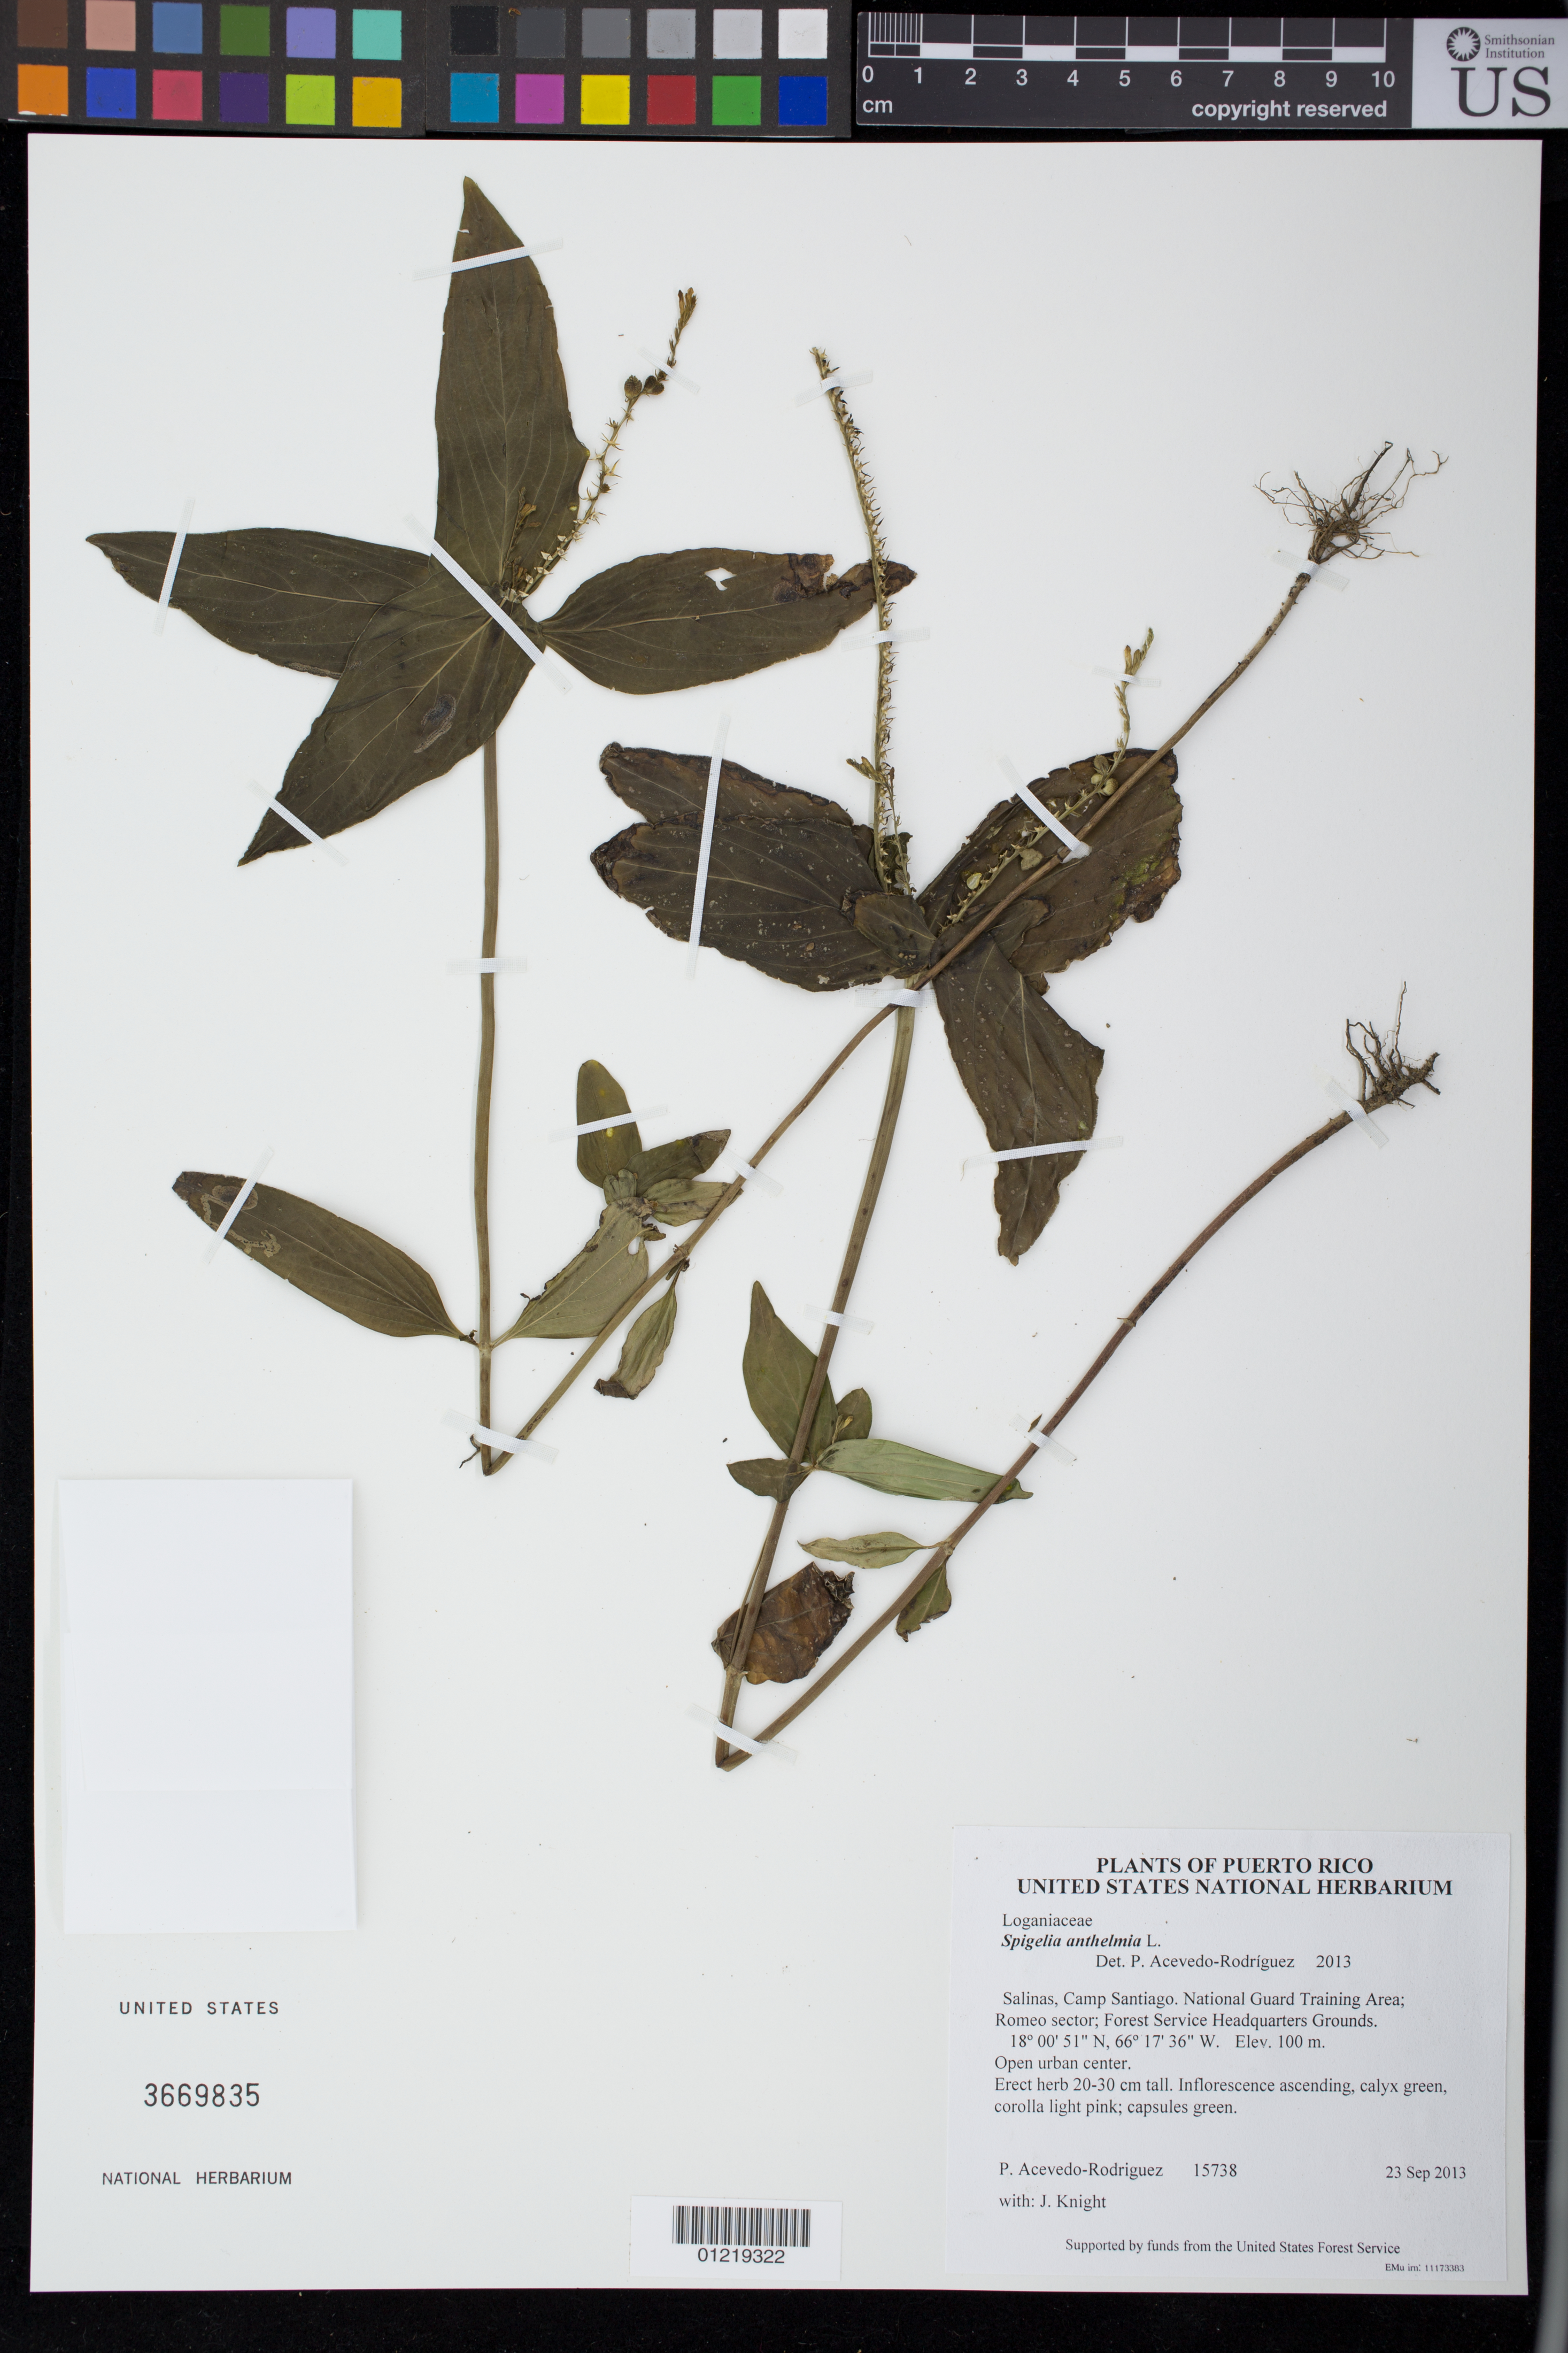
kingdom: Plantae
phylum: Tracheophyta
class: Magnoliopsida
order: Gentianales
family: Loganiaceae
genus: Spigelia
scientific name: Spigelia anthelmia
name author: L.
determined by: Acevedo-Rodríguez, P., (BOT), Smithsonian Institution - National Museum of Natural History (UNITED STATES)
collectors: P. Acevedo-Rodr. & J. Knight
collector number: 15738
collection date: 2013-09-23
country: Puerto Rico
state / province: Salinas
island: Puerto Rico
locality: Camp Santiago. National Guard Training Area; Romeo sector; Forest Service Headquarters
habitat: Open urban center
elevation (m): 100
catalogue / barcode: US 3669835